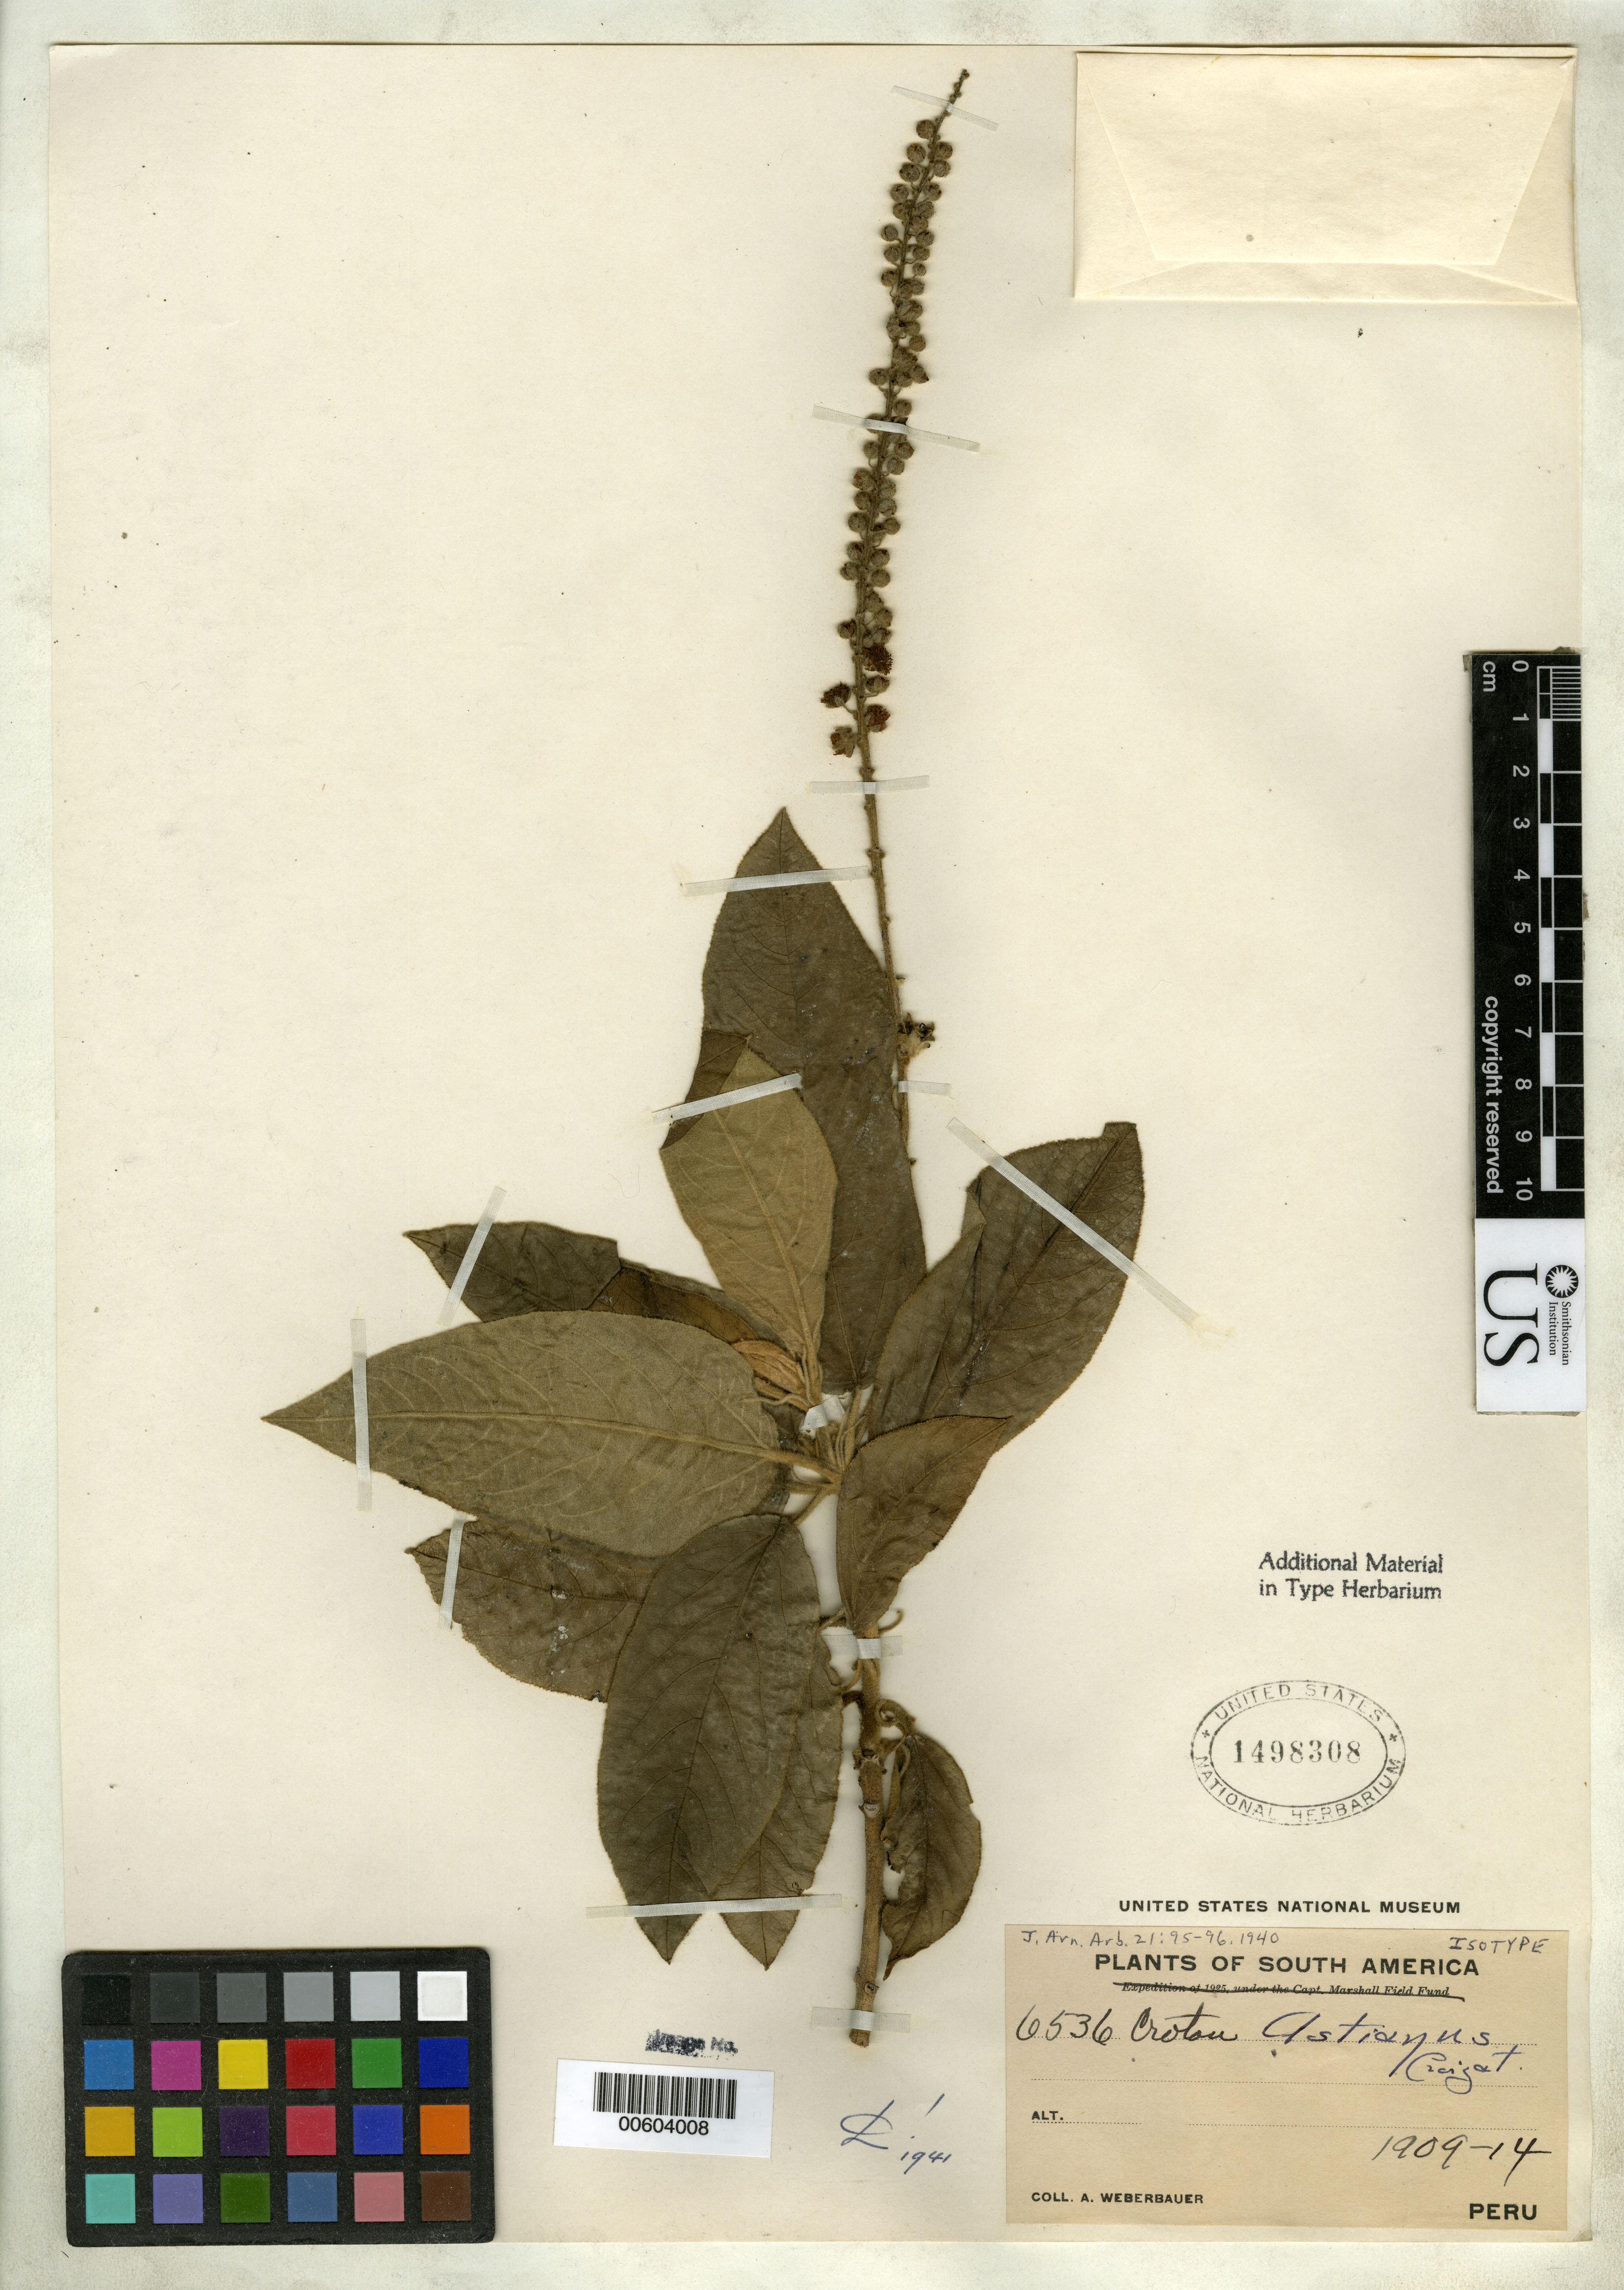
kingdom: Plantae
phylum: Tracheophyta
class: Magnoliopsida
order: Malpighiales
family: Euphorbiaceae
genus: Croton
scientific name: Croton astianus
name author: Croizat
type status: Isotype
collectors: A. Weberbauer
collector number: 6536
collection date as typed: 1909 to -- --- 1914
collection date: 1909/1914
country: Peru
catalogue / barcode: US 1498308